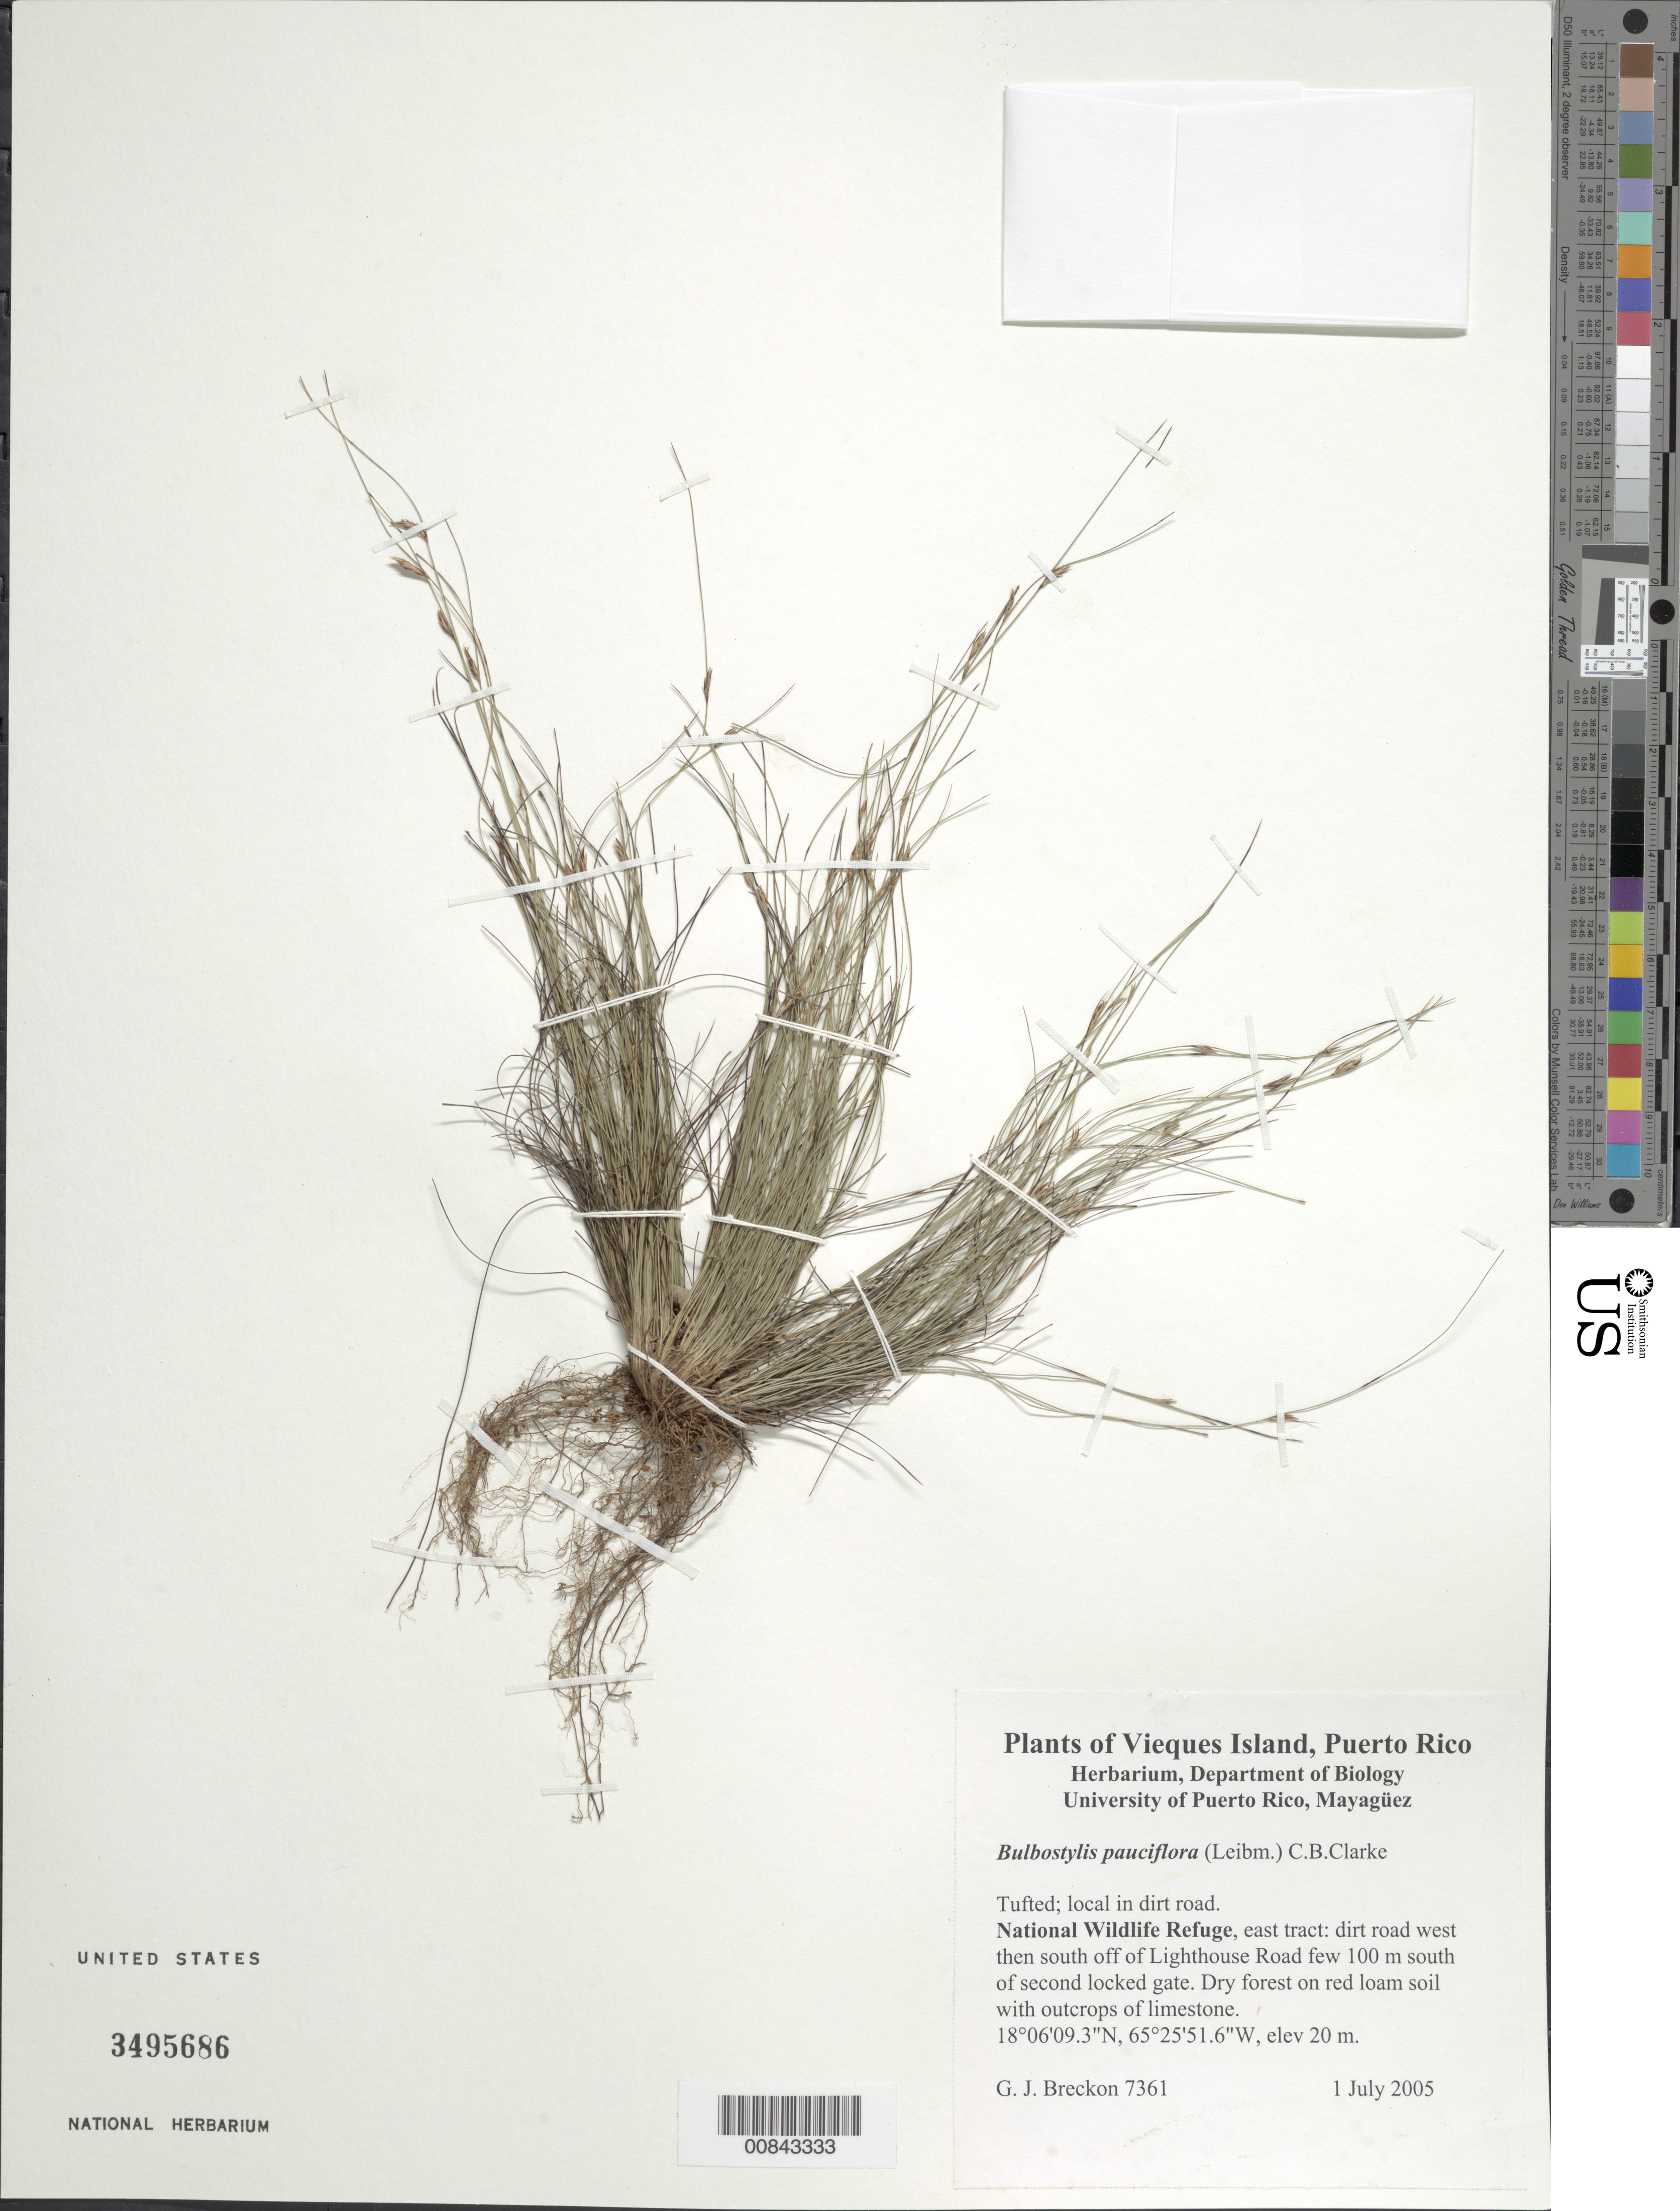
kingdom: Plantae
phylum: Tracheophyta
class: Liliopsida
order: Poales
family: Cyperaceae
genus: Bulbostylis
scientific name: Bulbostylis pauciflora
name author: (Liebm.) C.B. Clarke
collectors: G. Breckon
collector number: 7361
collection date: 2005-07-01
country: Puerto Rico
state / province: Vieques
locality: Vieques Island, local in dirt road, National Wildlife Refuge, east tract: dirt road west then south off Lighthouse Road few 100 m south of second locked gate.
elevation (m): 20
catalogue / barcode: US 3495686